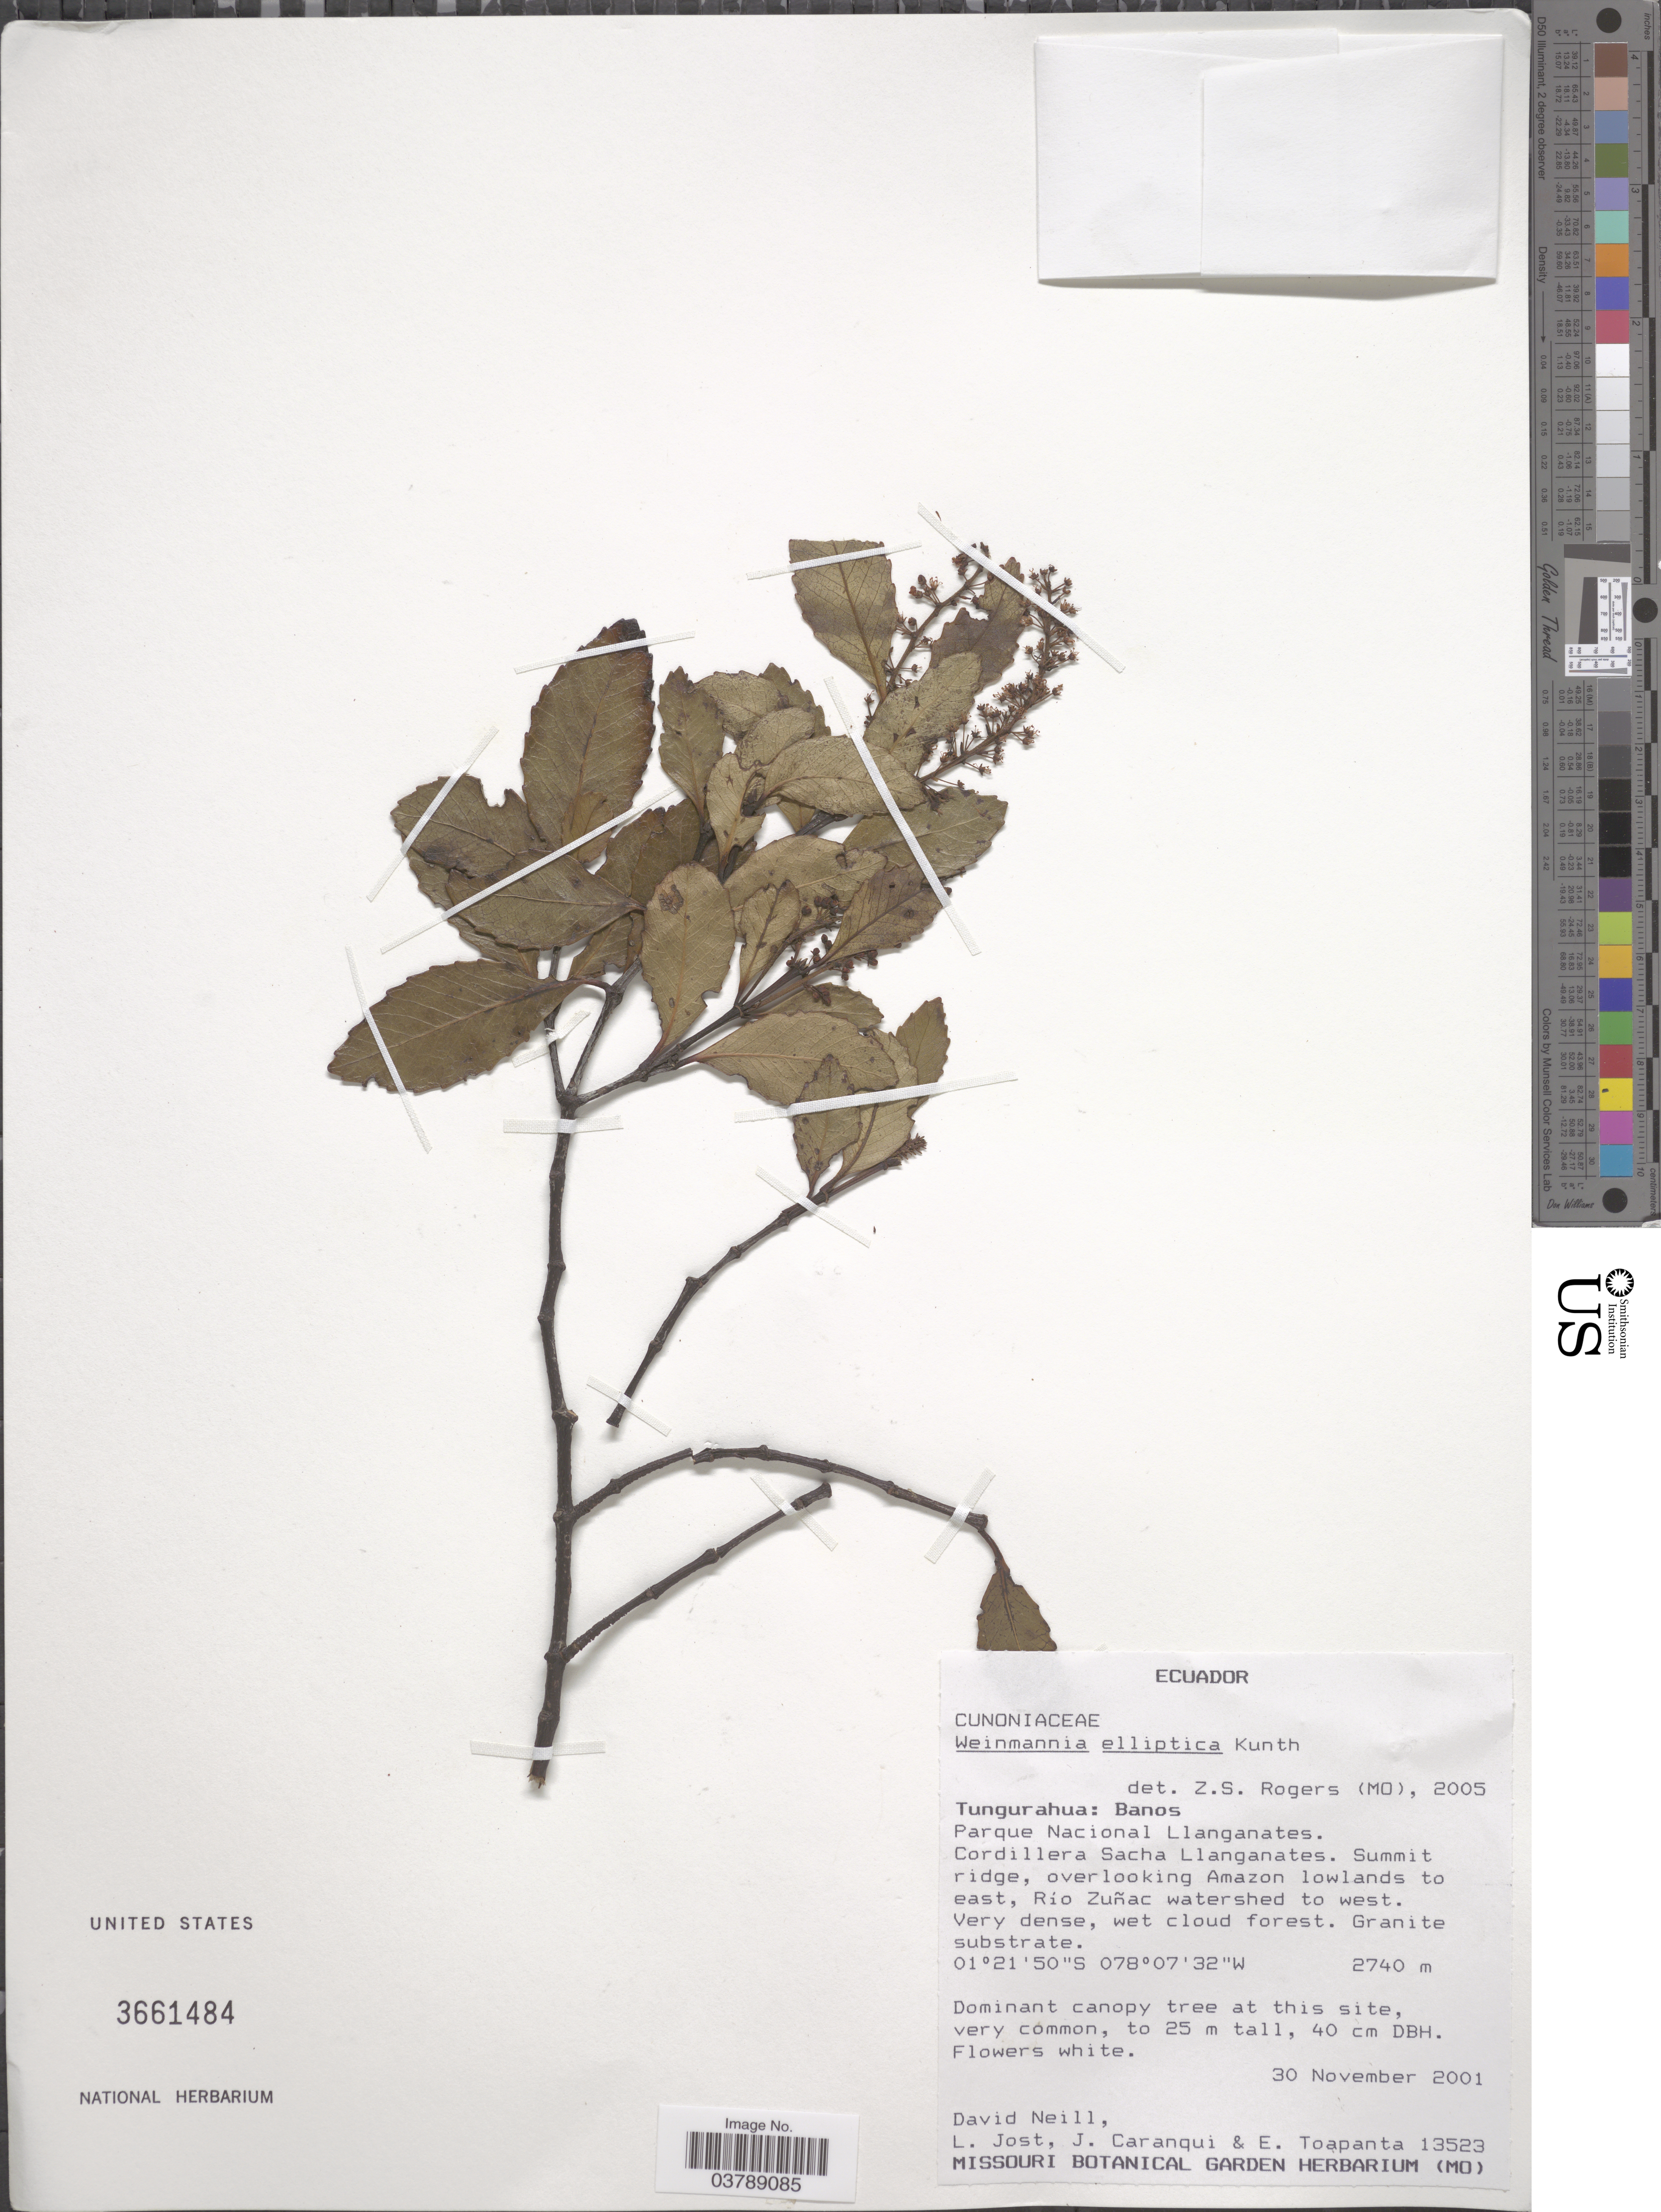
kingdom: Plantae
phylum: Tracheophyta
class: Magnoliopsida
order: Oxalidales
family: Cunoniaceae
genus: Weinmannia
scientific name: Weinmannia elliptica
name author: Kunth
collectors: D. Neill, L. Jost, J. Caranqui & E. Toapanta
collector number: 13523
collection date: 2001-11-30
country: Ecuador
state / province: Tungurahua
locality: Banos. Parque Nacional Llanganates. Cordillera Sacha Llanganates. Summit ridge, overlooking Amazon lowlands to east, Río Zuñac watershed to west.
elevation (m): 2740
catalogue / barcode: US 3661484